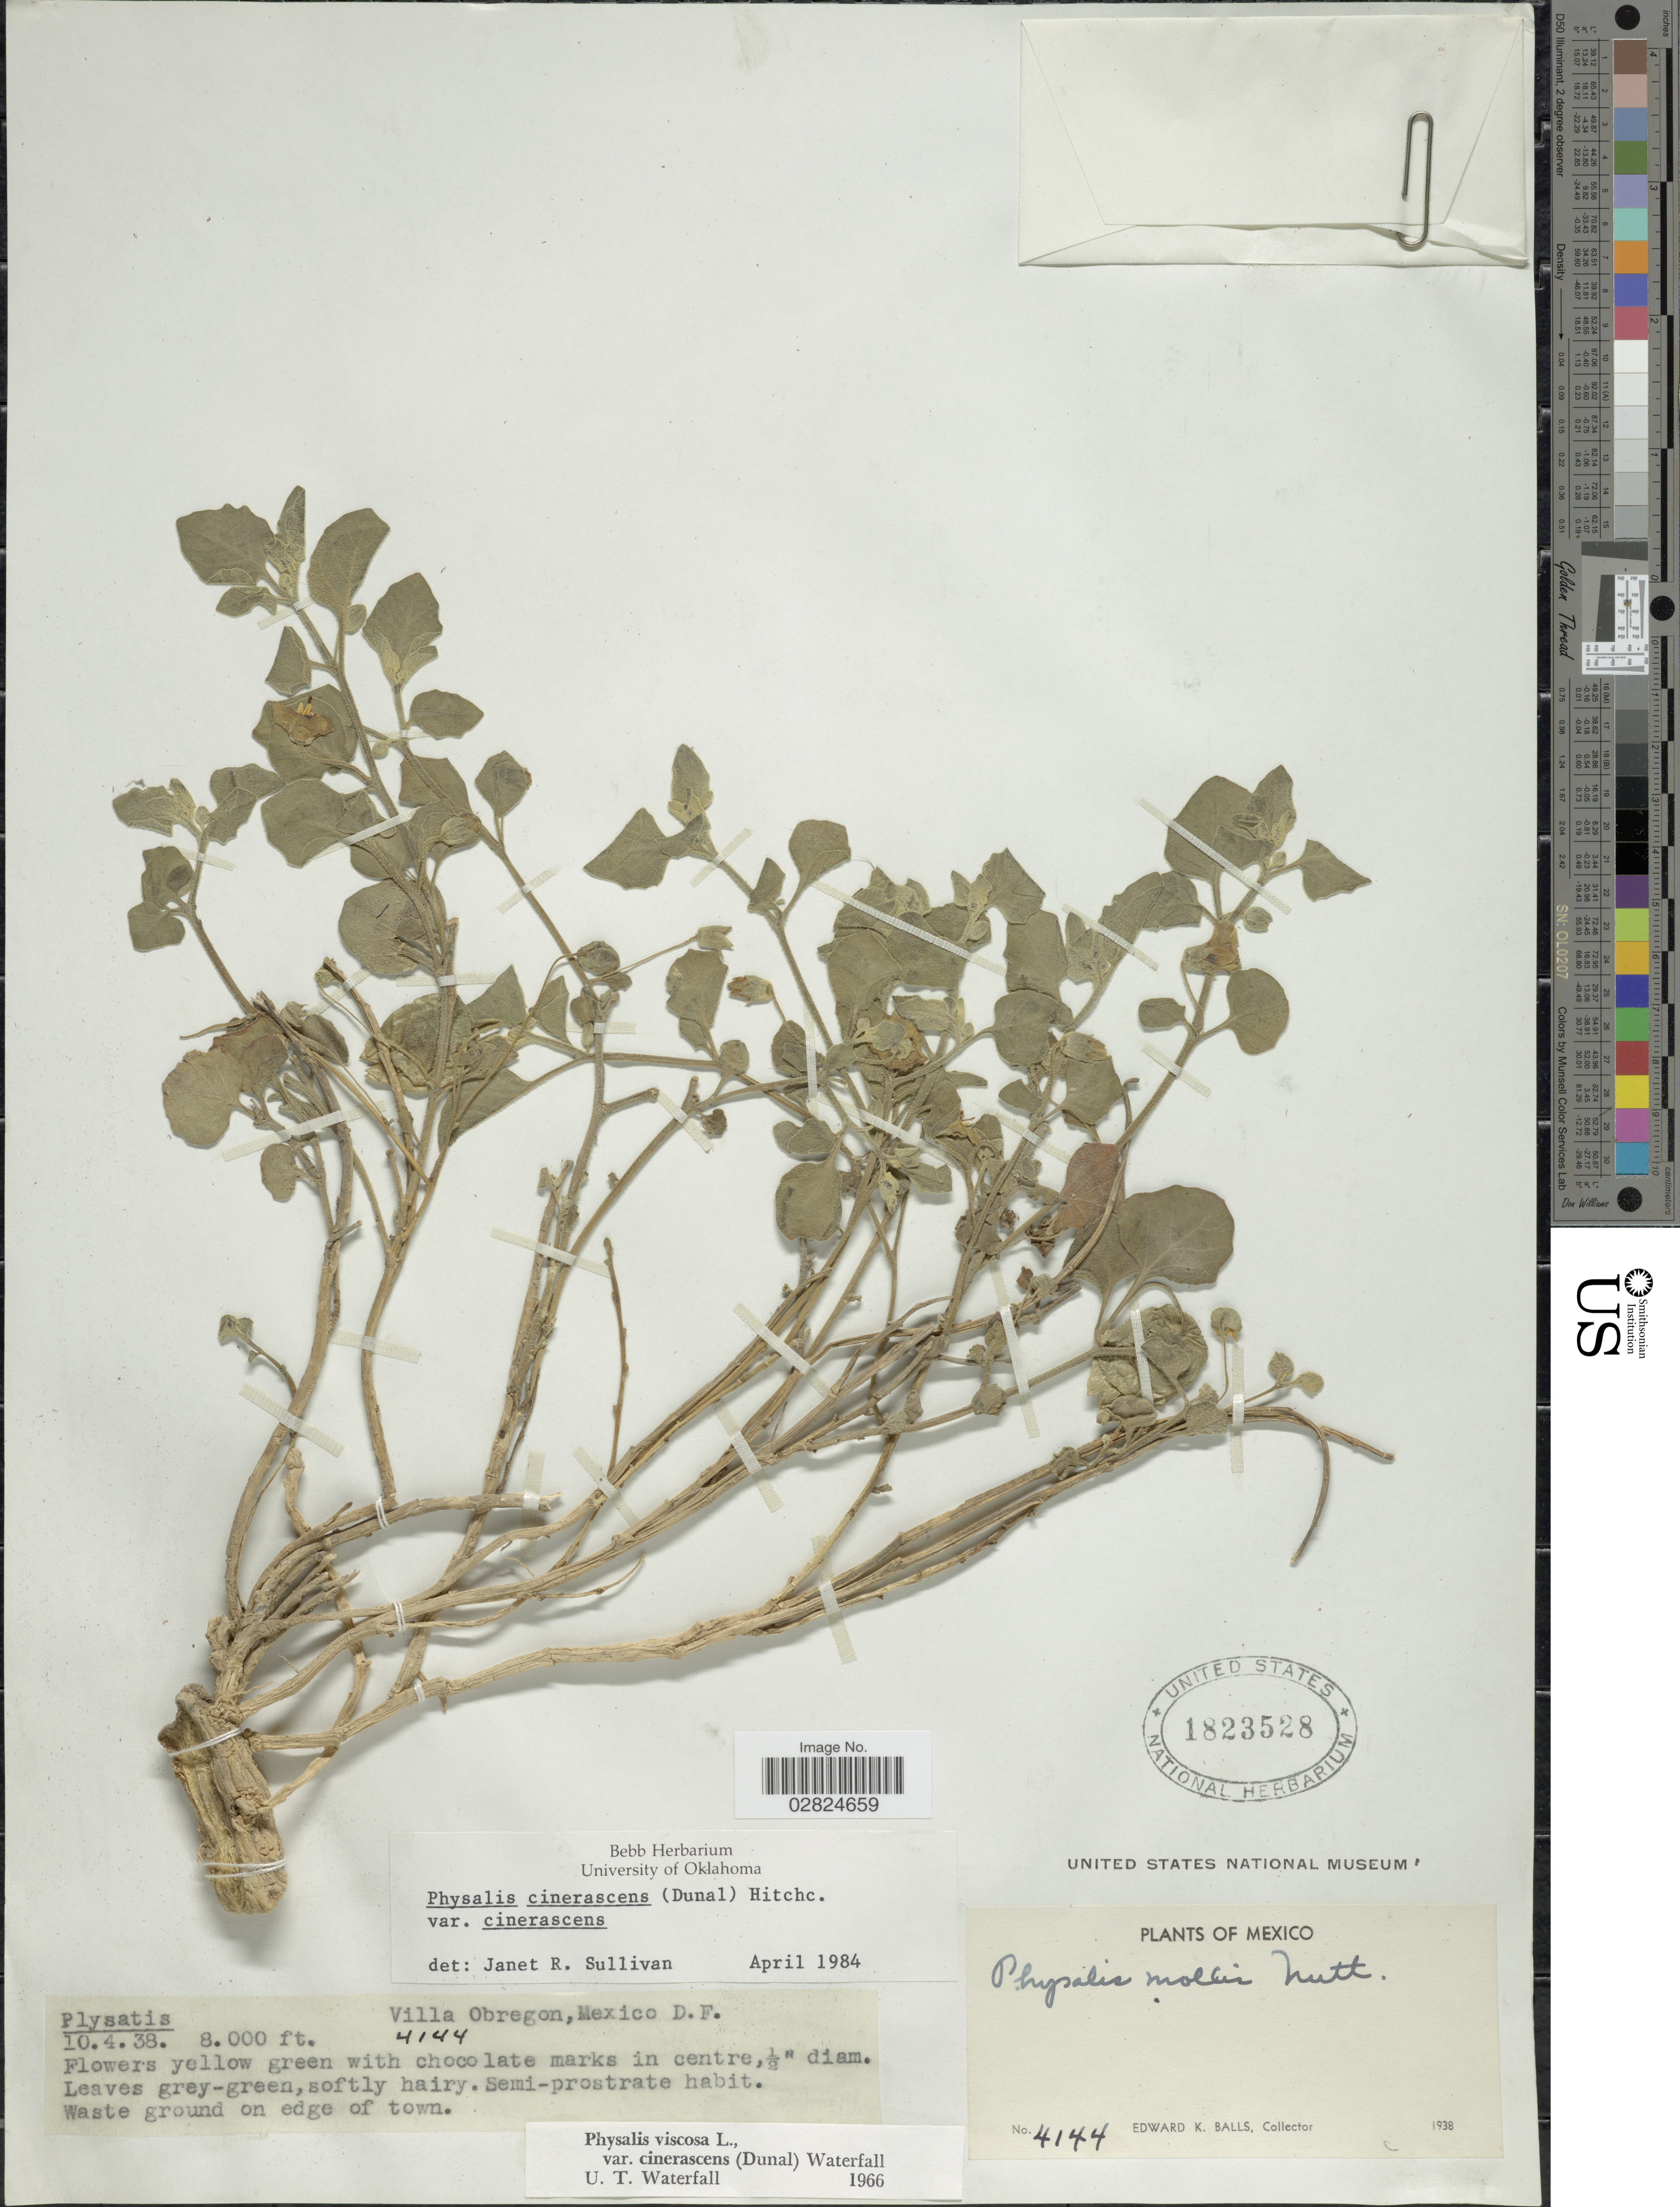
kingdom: Plantae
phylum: Tracheophyta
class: Magnoliopsida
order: Solanales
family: Solanaceae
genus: Physalis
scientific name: Physalis cinerascens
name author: (Dunal) Hitchc.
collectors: E. K. Balls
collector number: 4144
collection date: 1938-04-10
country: Mexico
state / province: Distrito Federal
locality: Villa Obregon.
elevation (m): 2438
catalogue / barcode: US 1823528